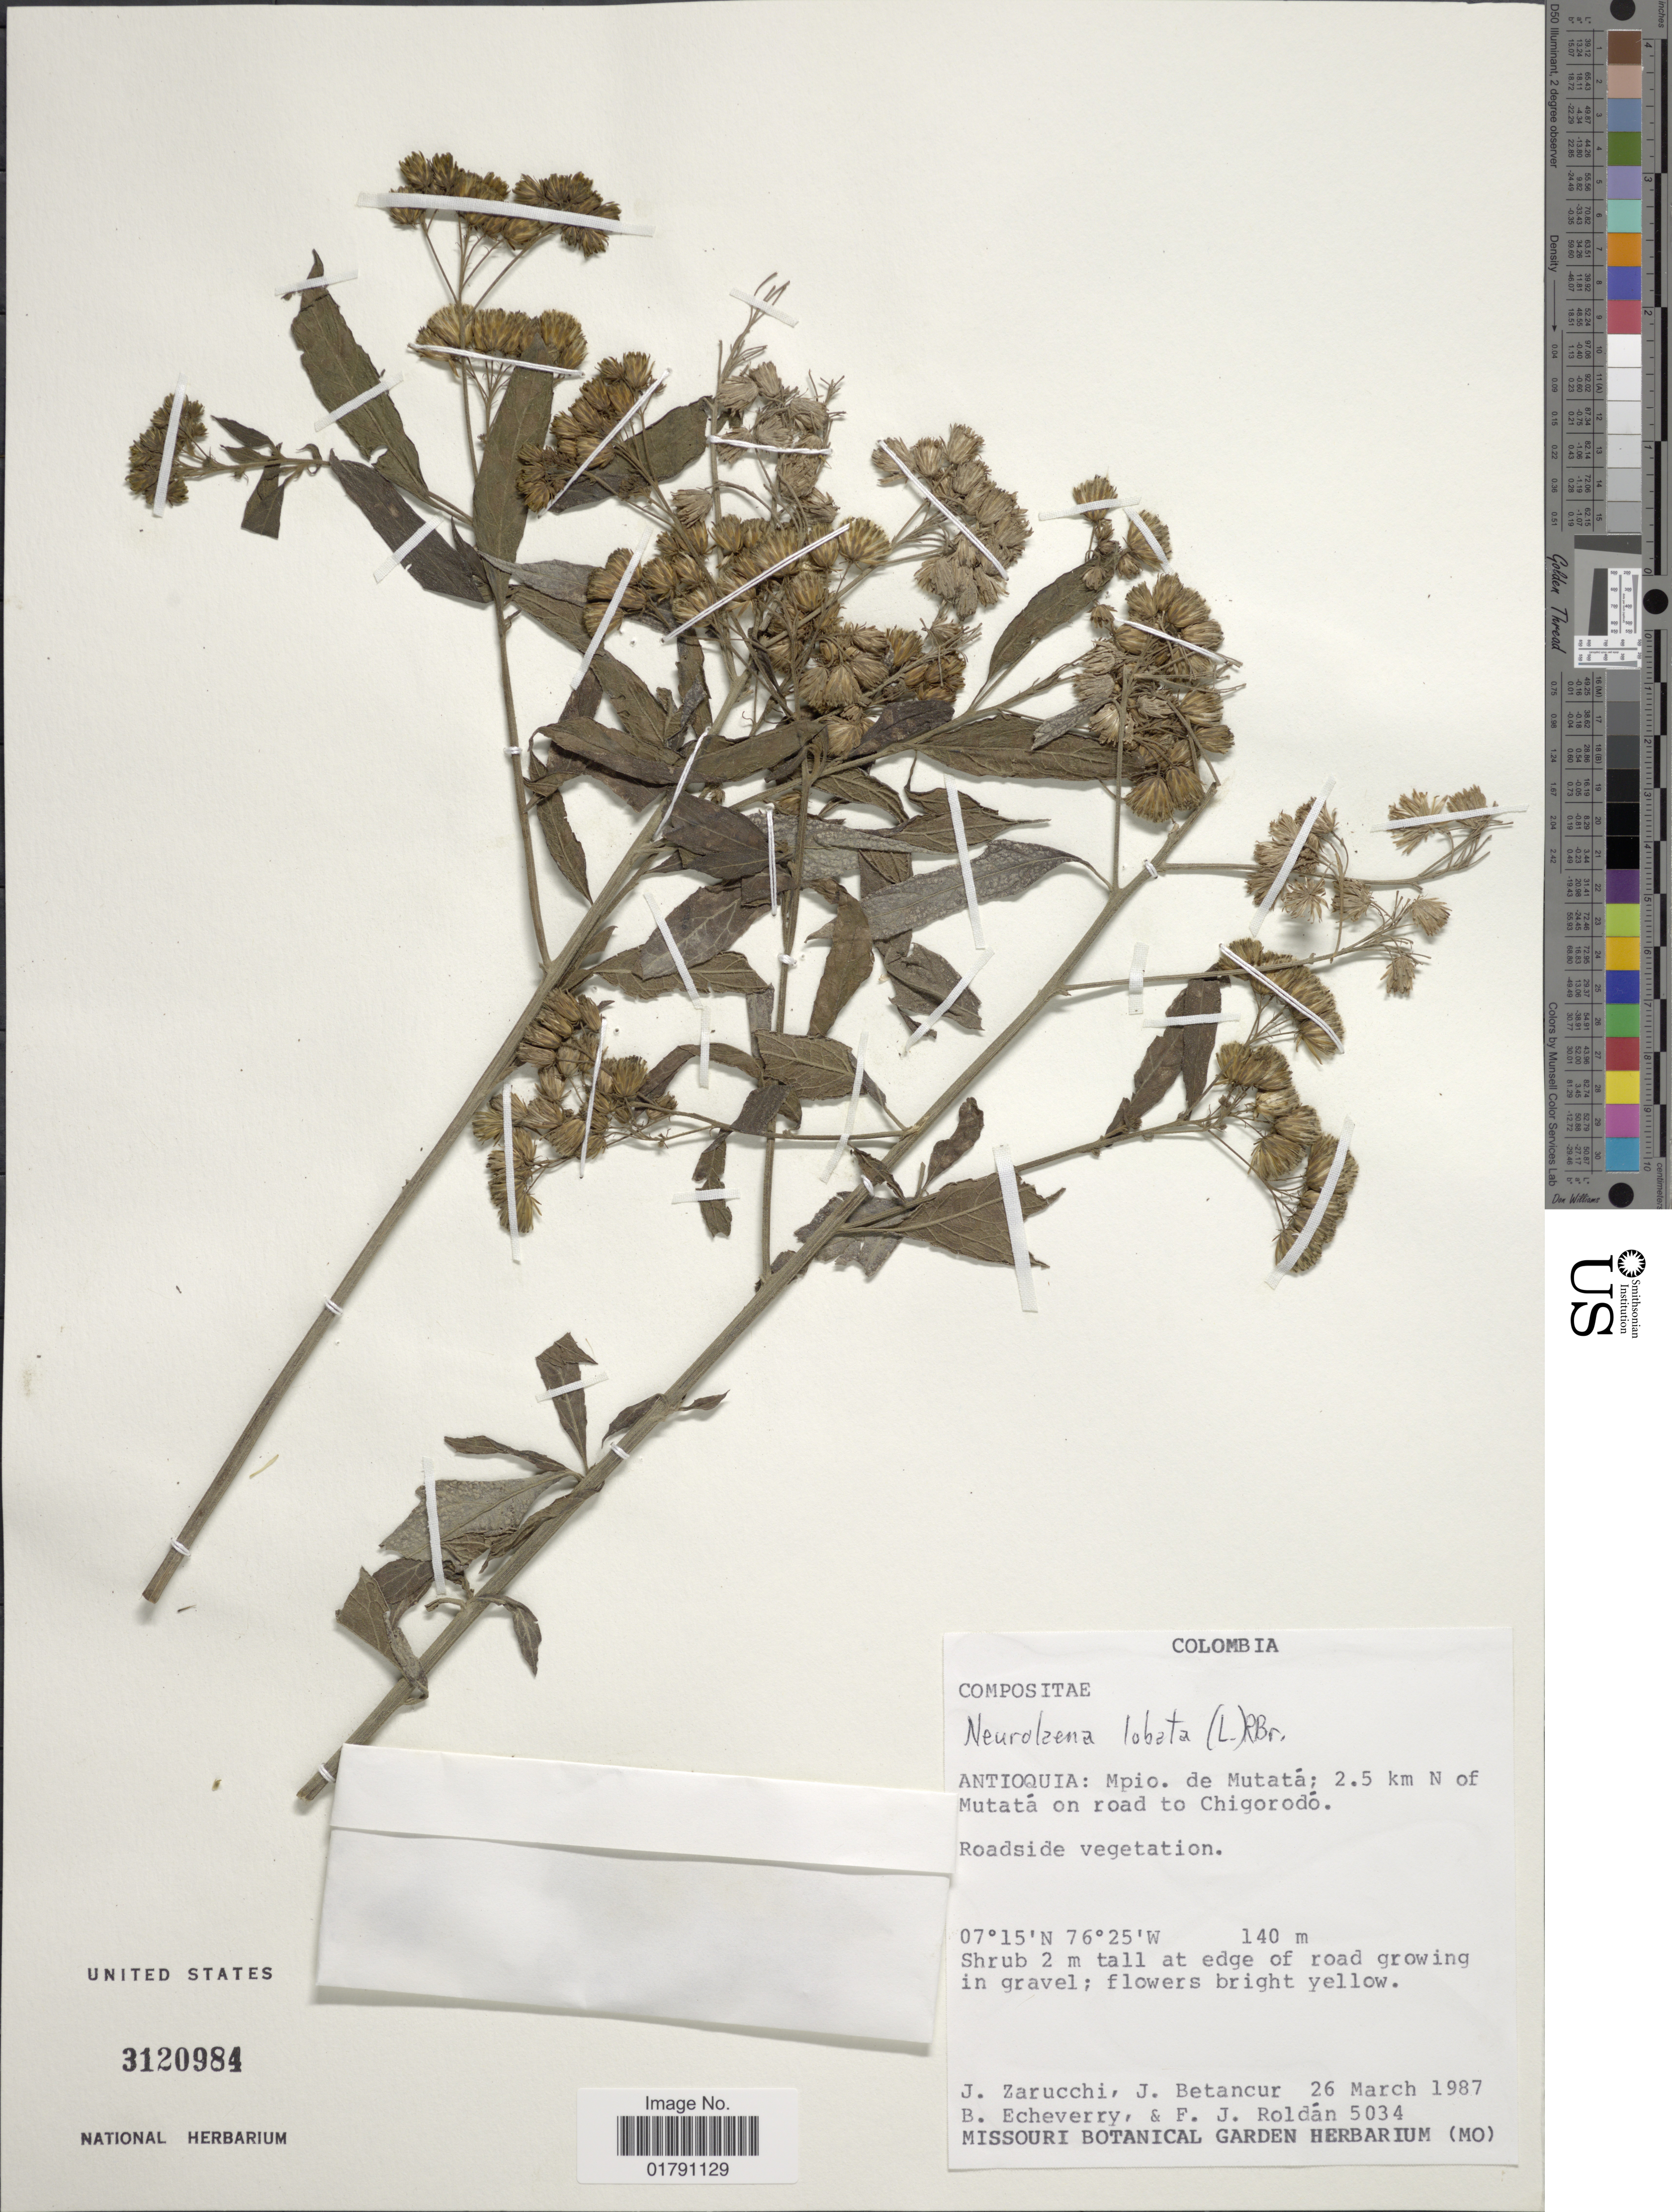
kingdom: Plantae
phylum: Tracheophyta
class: Magnoliopsida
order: Asterales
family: Asteraceae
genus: Neurolaena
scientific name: Neurolaena lobata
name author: (L.) R. Br. ex Cass.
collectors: J. L. Zarucchi, J. Betancur, B. Echeverry & F. J. Roldán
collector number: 5034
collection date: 1987-03-26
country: Colombia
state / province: Antioquia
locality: Mpio. de Mutata, 2.5 km N of Mutata on road to Chigorodo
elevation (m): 140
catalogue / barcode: US 3120984